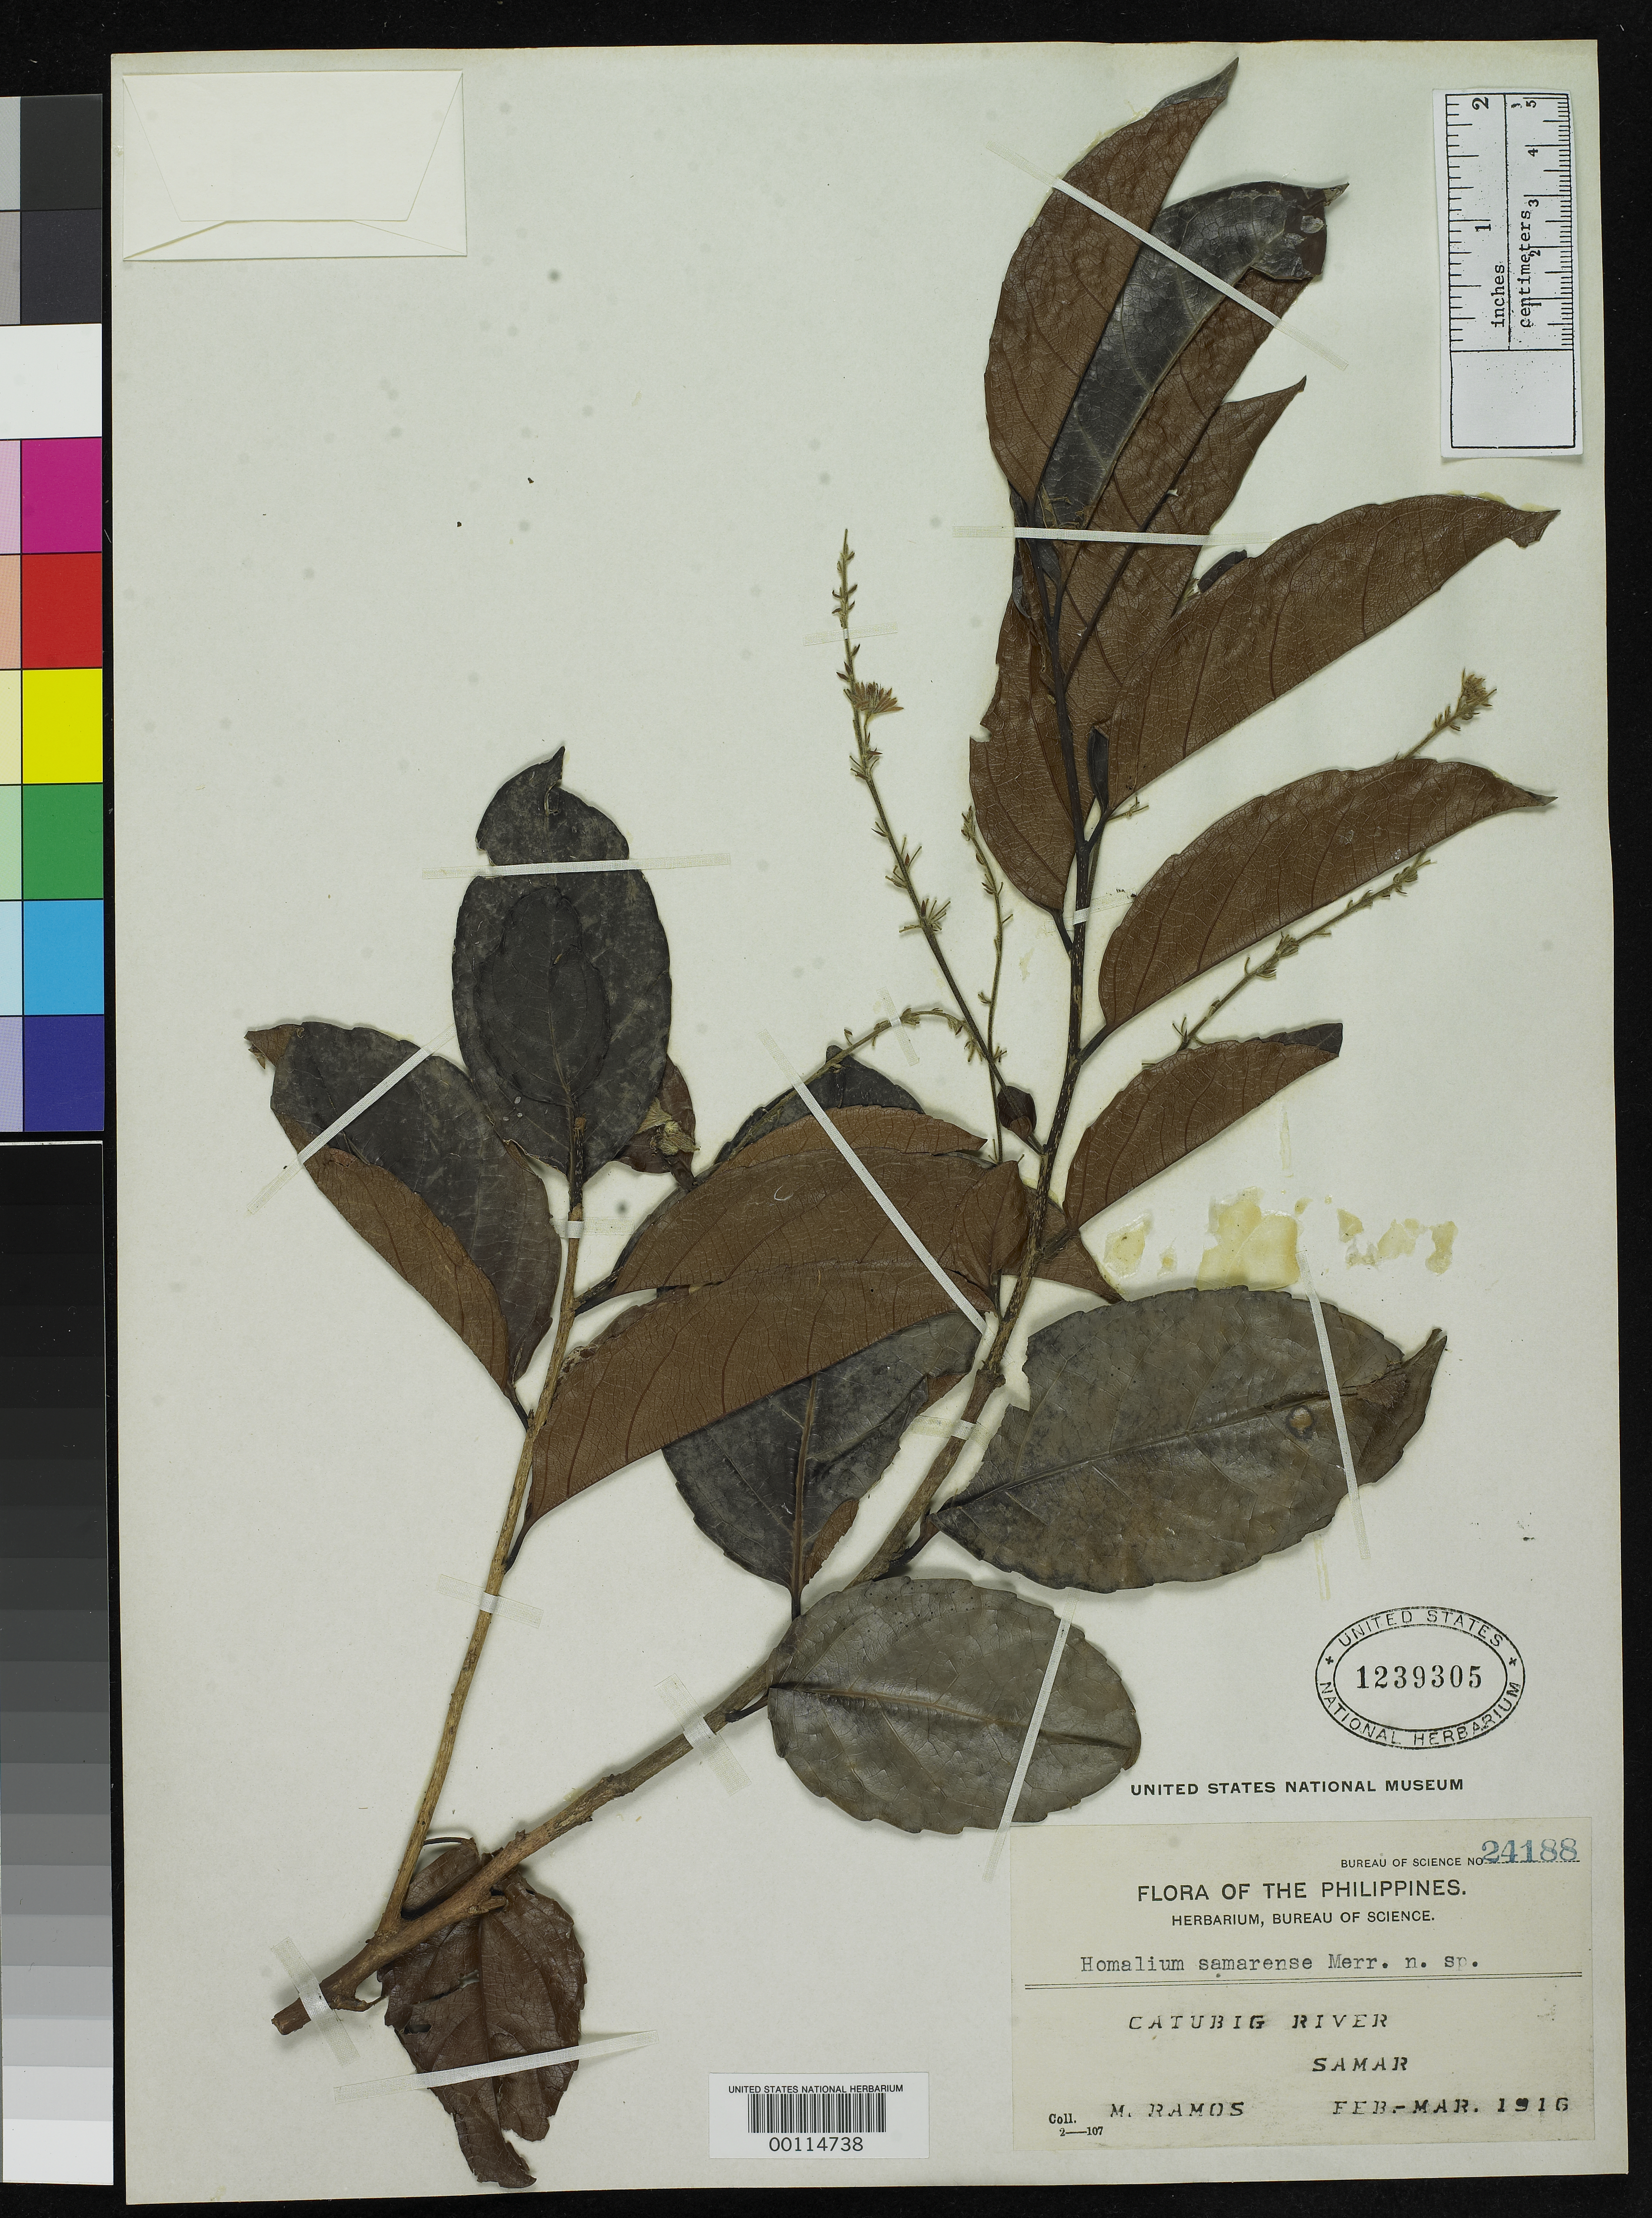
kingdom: Plantae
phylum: Tracheophyta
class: Magnoliopsida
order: Malpighiales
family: Salicaceae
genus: Homalium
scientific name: Homalium samarense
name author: Merr.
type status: Isotype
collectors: M. Ramos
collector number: Bur. Sci. 24188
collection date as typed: Feb 1916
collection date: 1916-02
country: Philippines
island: Samar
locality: Catubig River.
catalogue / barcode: US 1239305